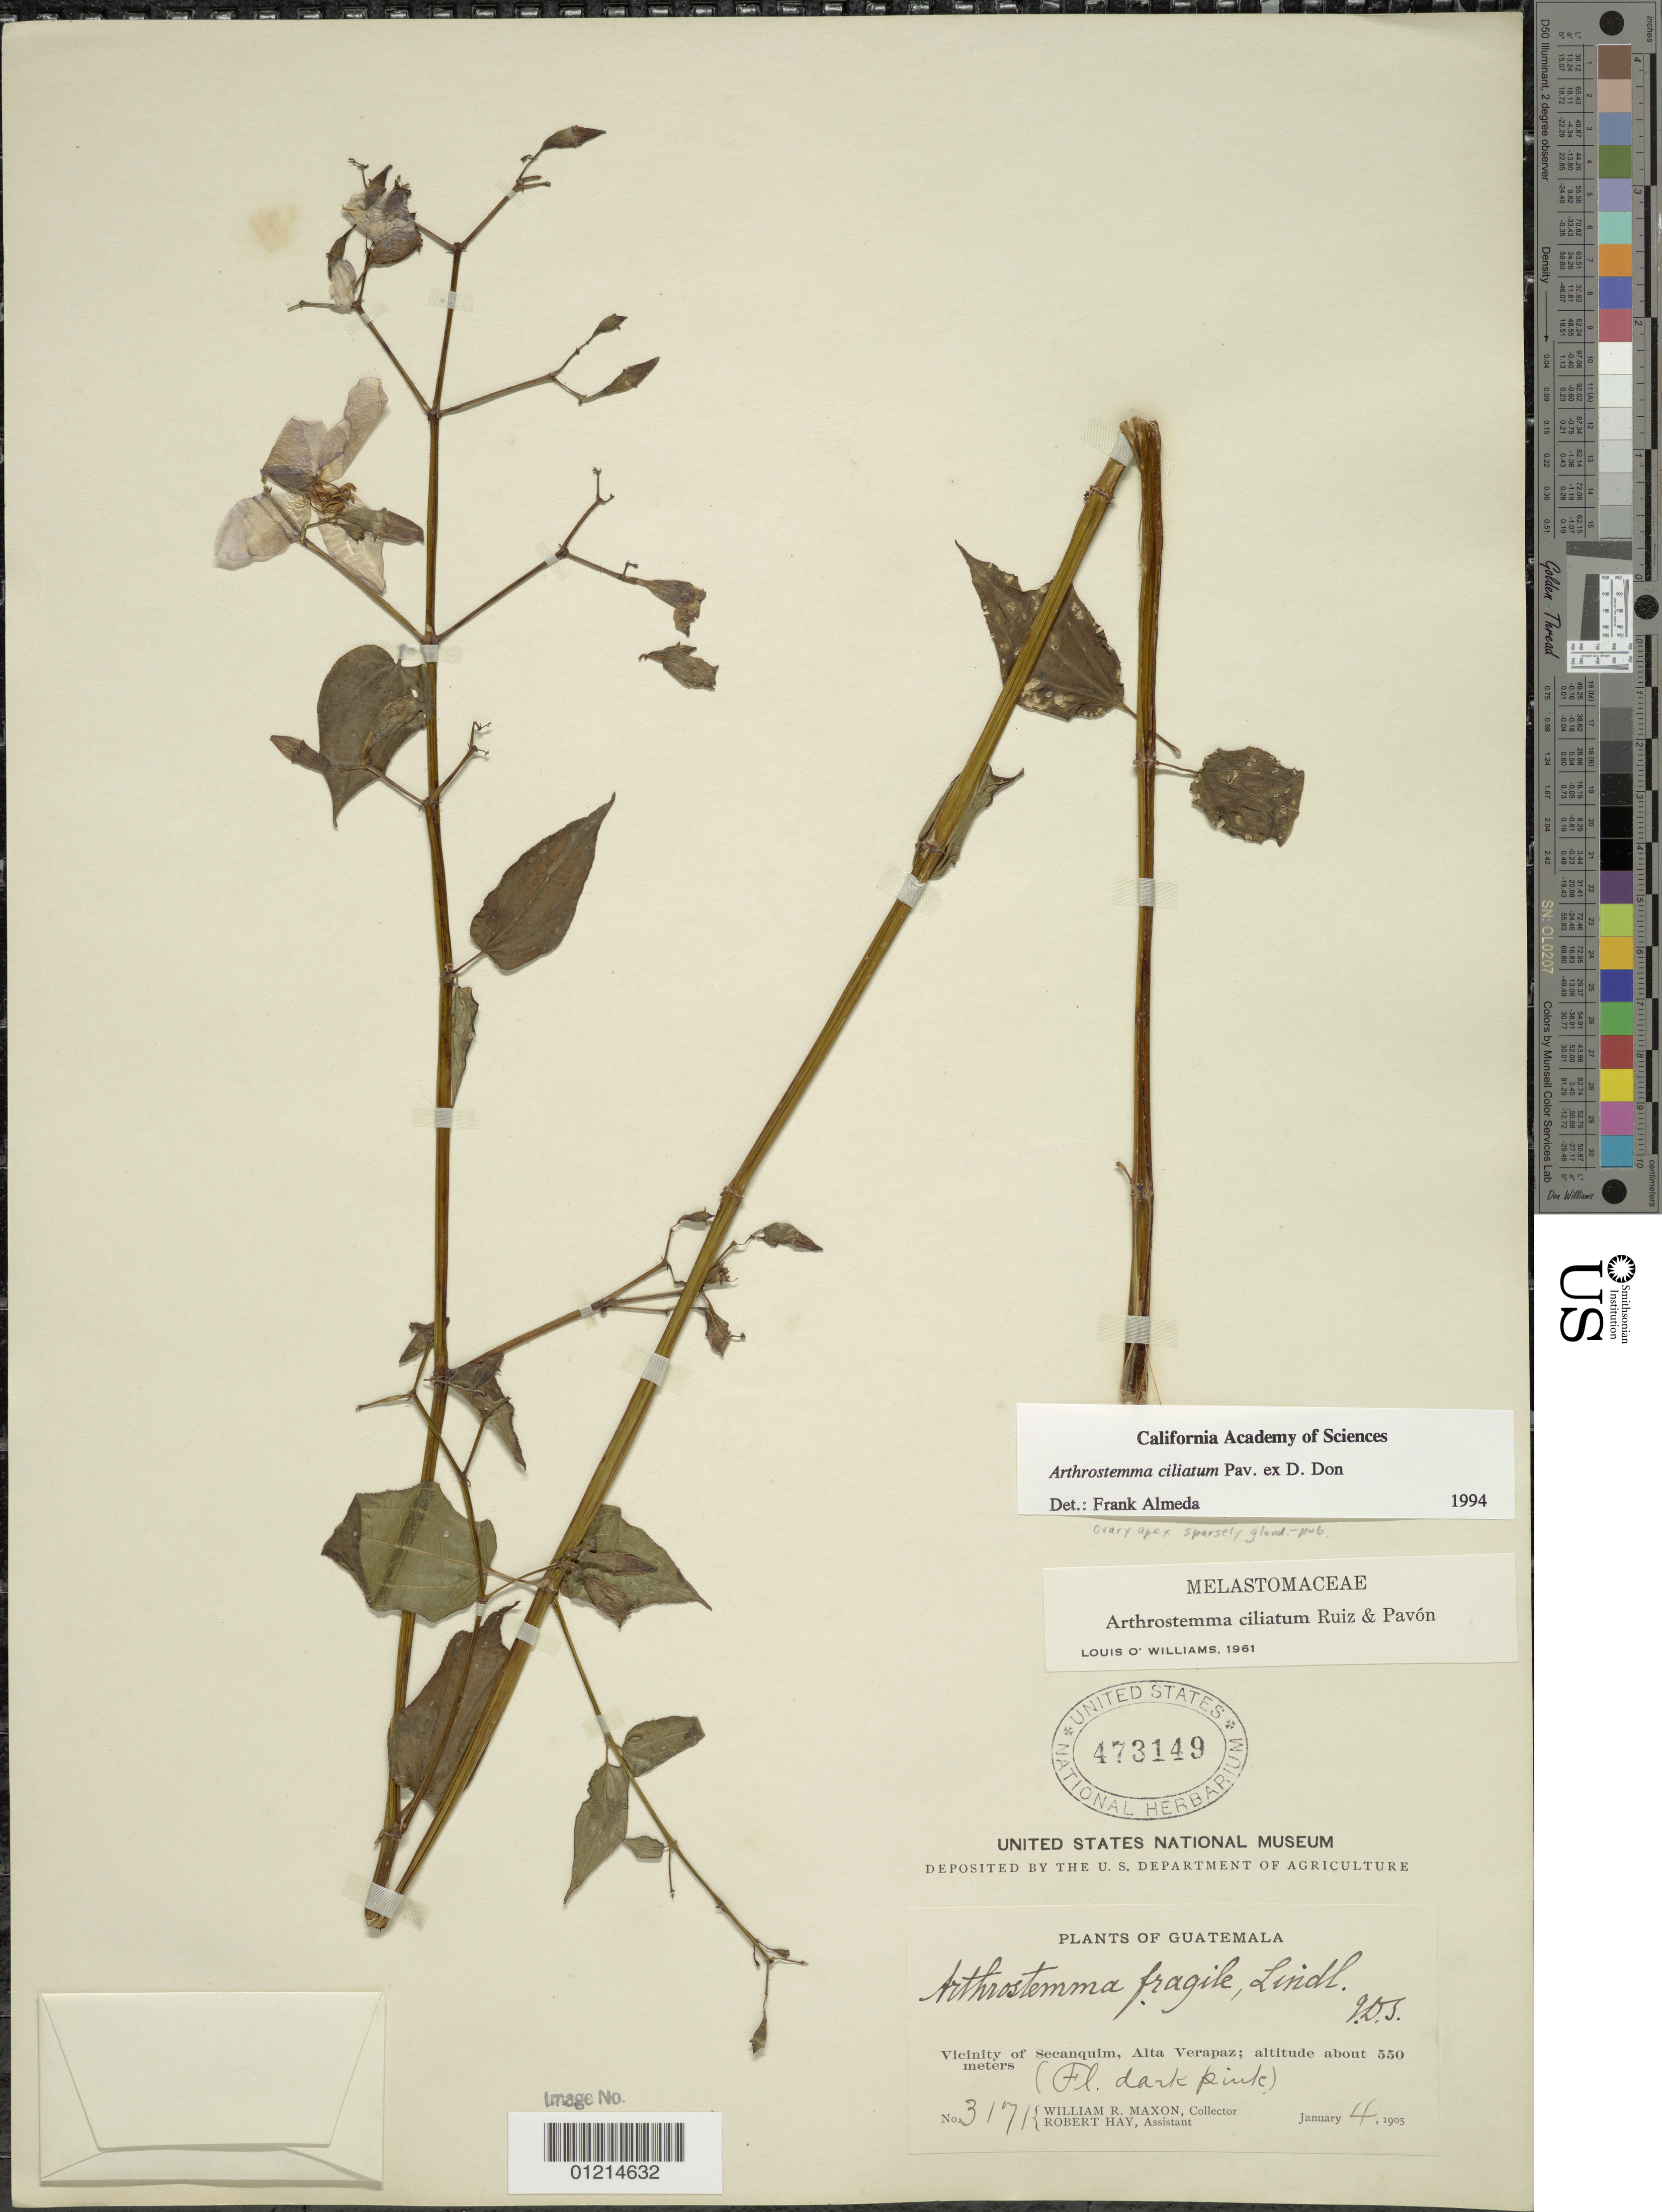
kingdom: Plantae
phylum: Tracheophyta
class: Magnoliopsida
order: Myrtales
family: Melastomataceae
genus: Arthrostemma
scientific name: Arthrostemma ciliatum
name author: Pav. ex D. Don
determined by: Almeda, F.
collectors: W. R. Maxon & R. H. Hay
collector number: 3171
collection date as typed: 04 Jan 1905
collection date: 1905-01-04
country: Guatemala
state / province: Alta Verapaz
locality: Vicinity of Secanquim.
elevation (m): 550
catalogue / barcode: US 473149